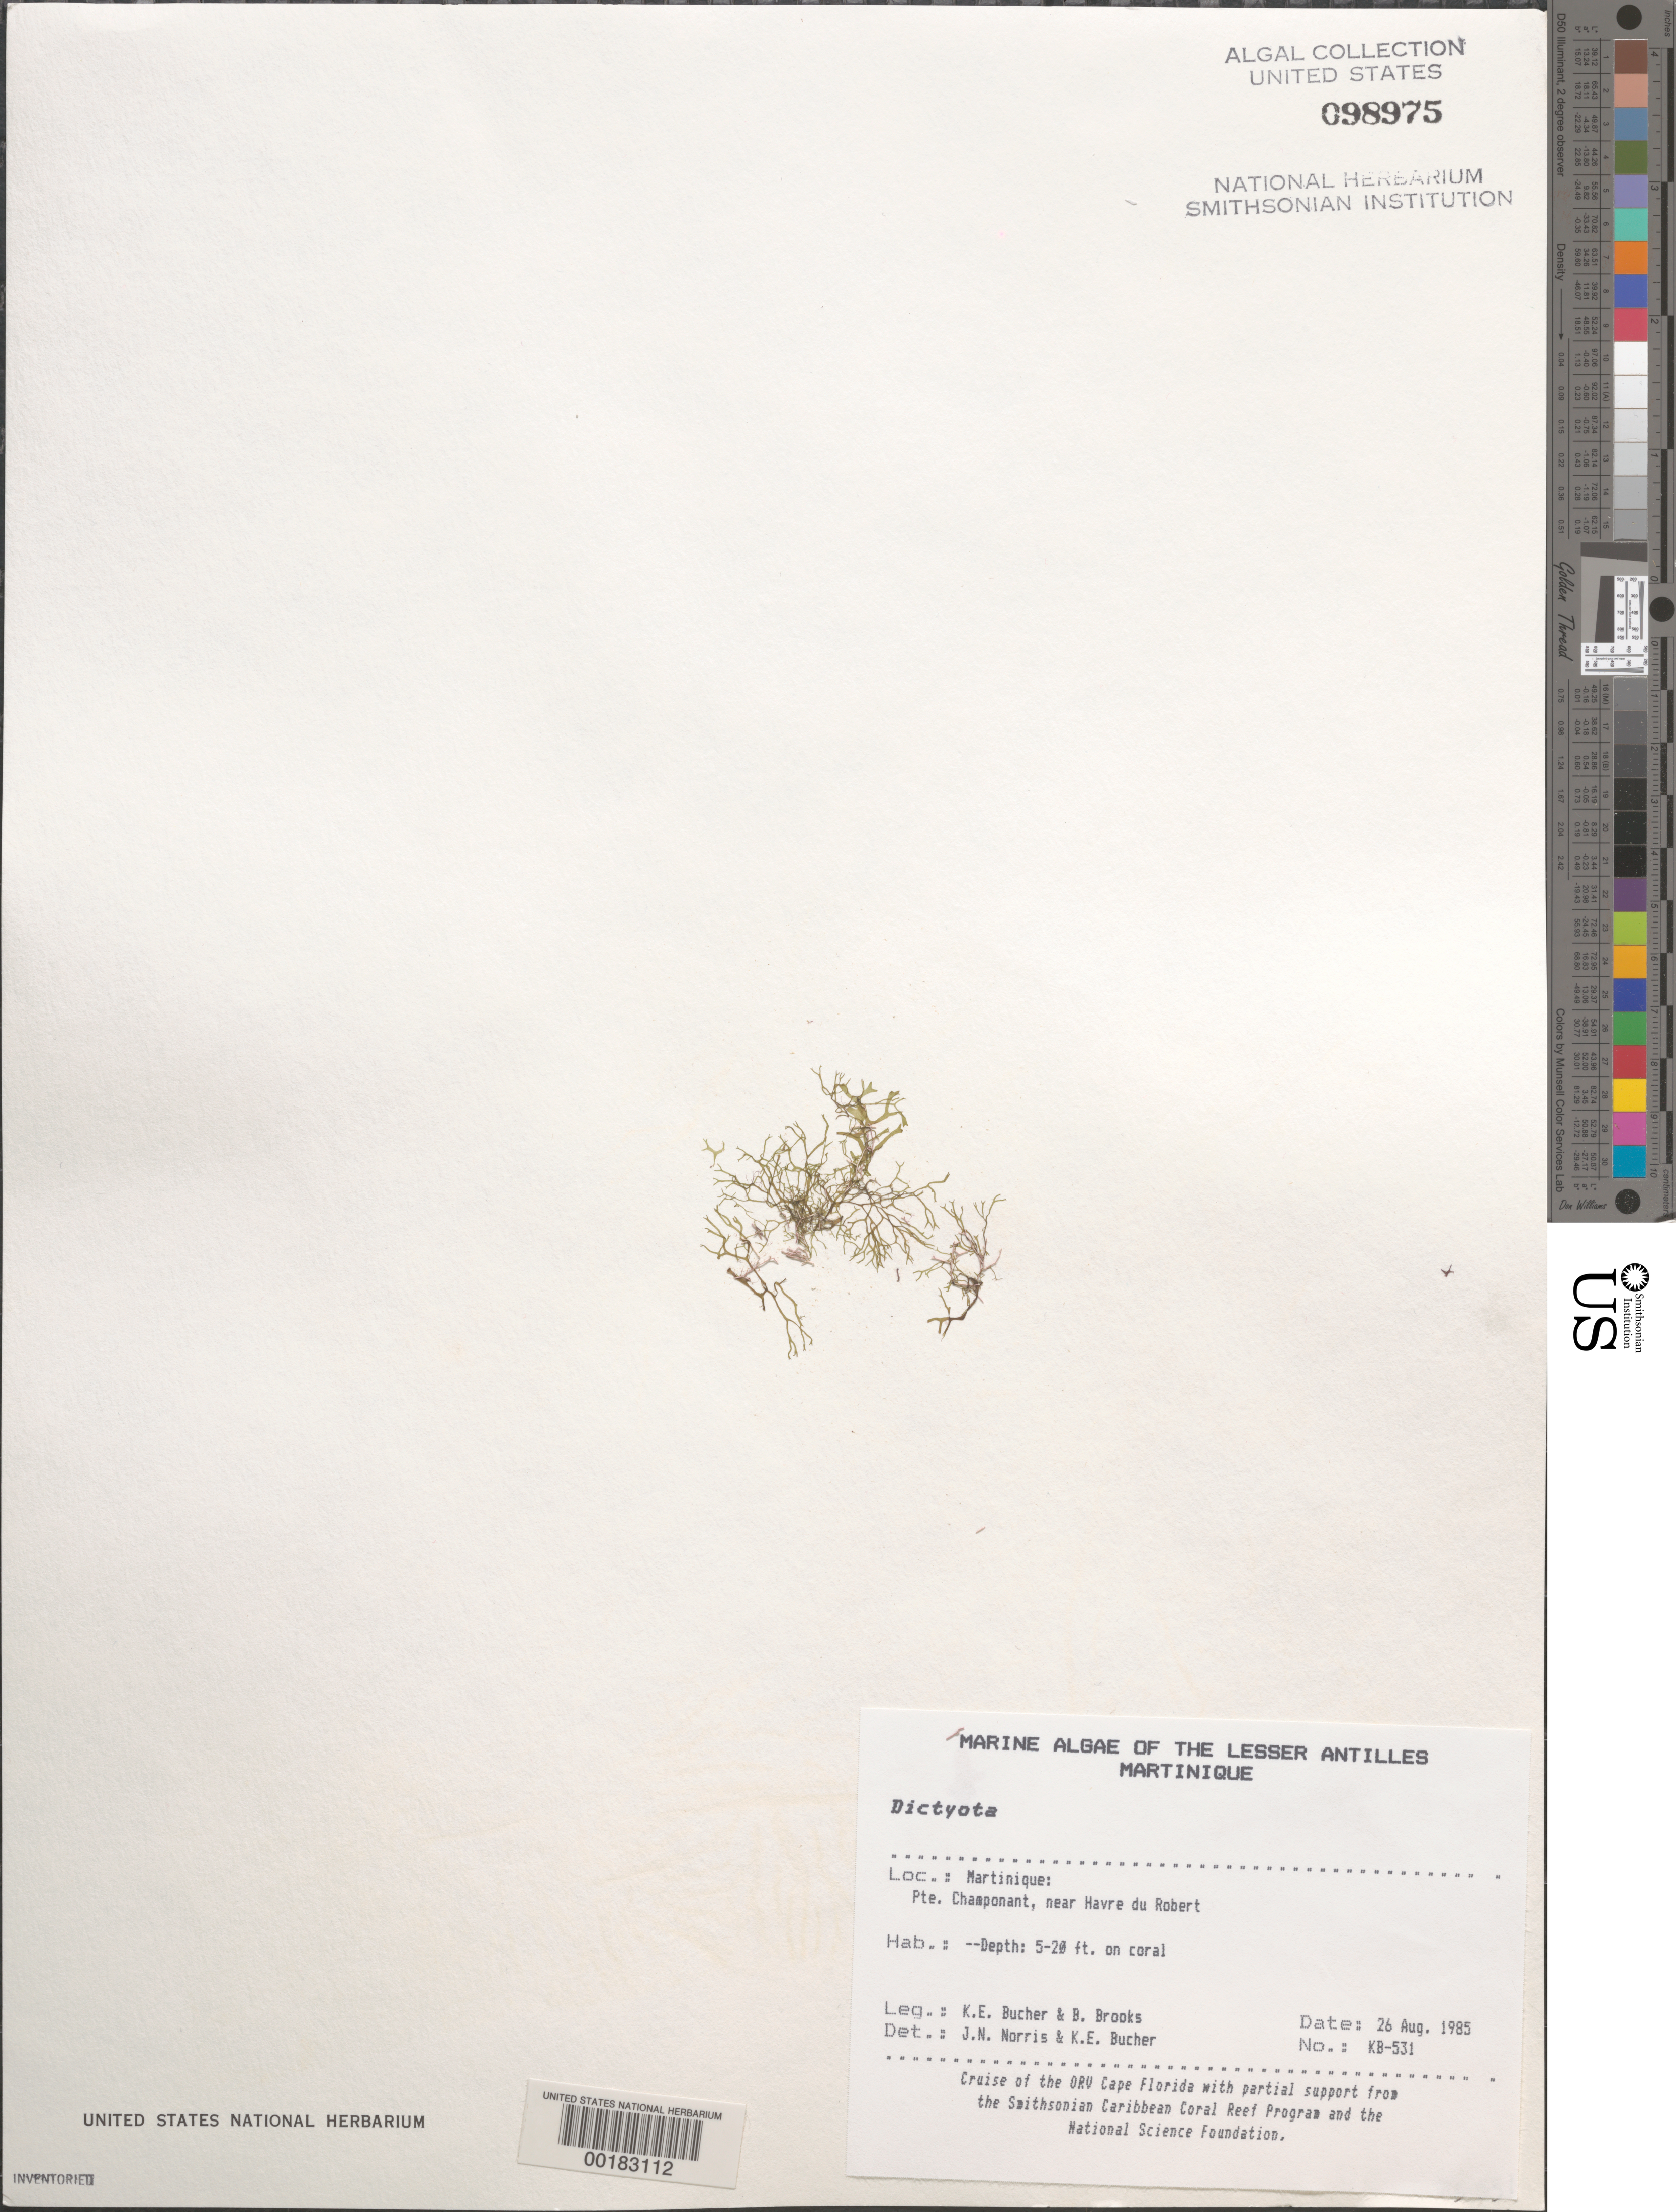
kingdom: Chromista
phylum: Ochrophyta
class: Phaeophyceae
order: Dictyotales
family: Dictyotaceae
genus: Dictyota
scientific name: Dictyota sp.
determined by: Norris, J. N.; Bucher, K. E.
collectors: K. E. Bucher & B. Brooks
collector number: Kb-531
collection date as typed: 26 Aug 1985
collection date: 1985-08-26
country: Martinique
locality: Pointe Champonant, near Havre du Robert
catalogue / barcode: US 98975